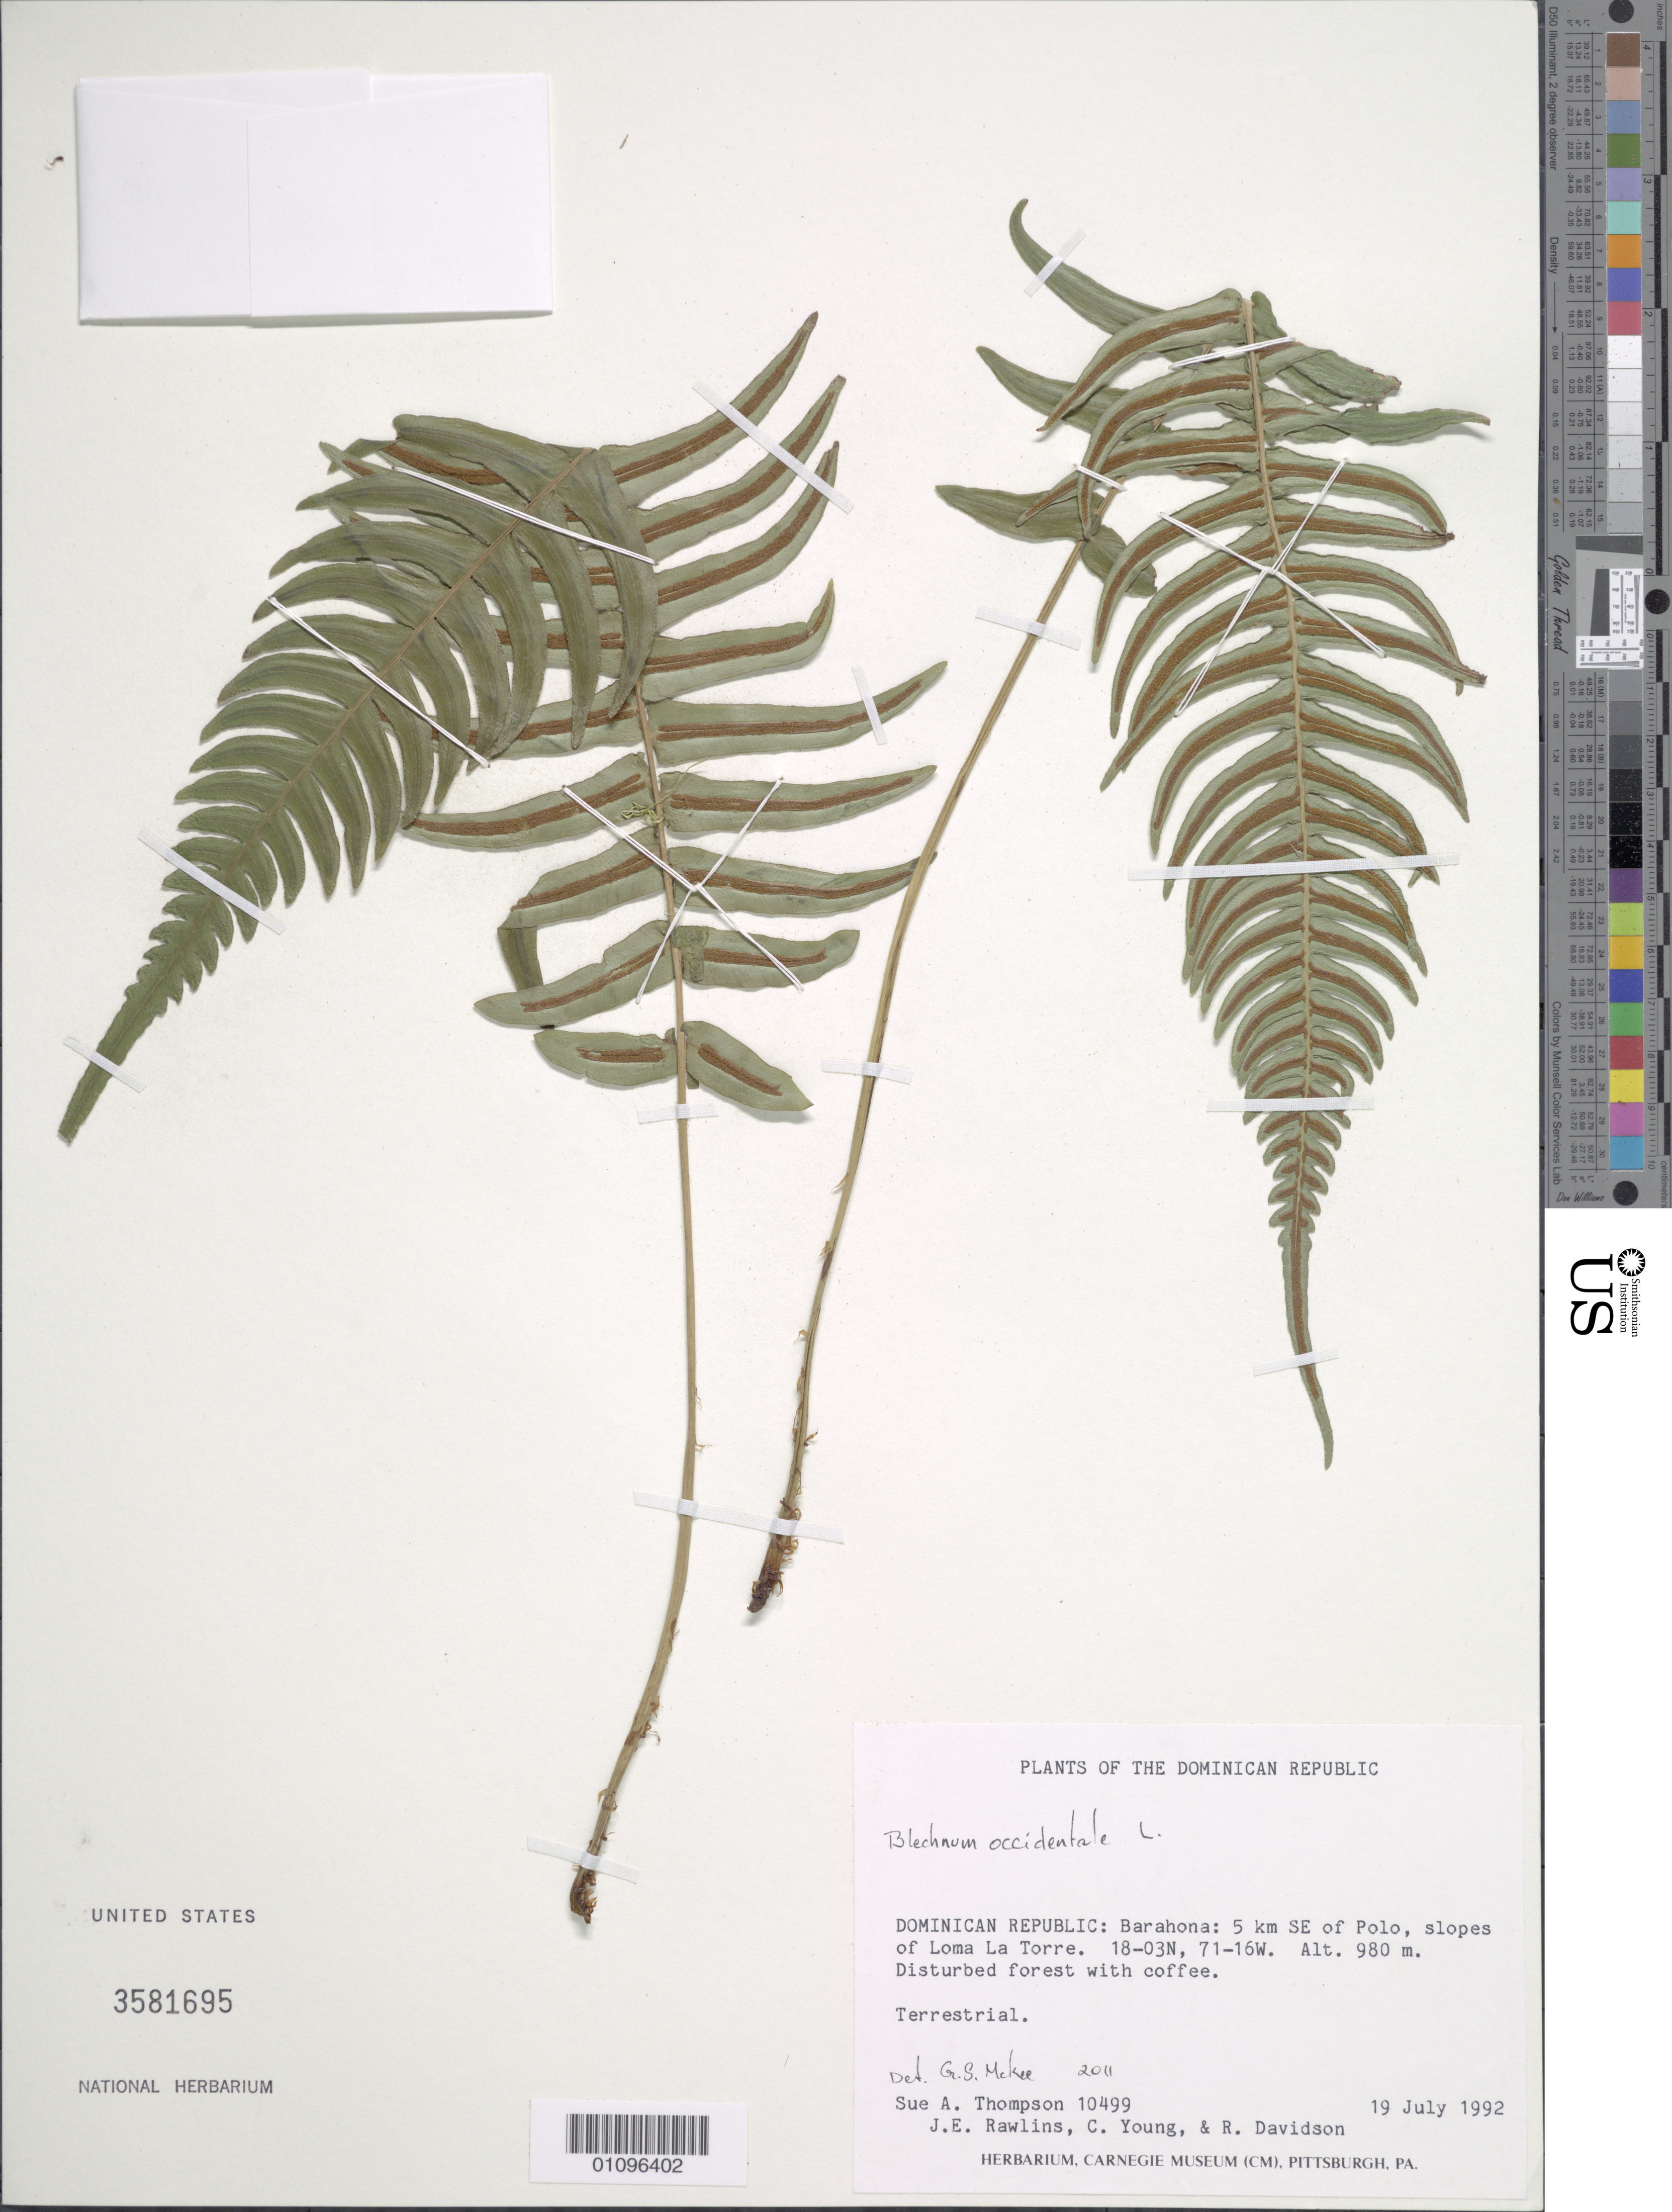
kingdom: Plantae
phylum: Tracheophyta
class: Polypodiopsida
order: Polypodiales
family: Blechnaceae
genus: Blechnum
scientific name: Blechnum occidentale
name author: L.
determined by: McKee, G. S., (US), NMNH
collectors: S. A. Thompson, J. Rawlins, C. Young & R. Davidson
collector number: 10499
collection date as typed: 19 Jul 1992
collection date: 1992-07-19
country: Dominican Republic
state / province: Barahona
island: Hispaniola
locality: Loma La Torre slopes, 5 km SE of Polo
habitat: Disturbed forest with coffee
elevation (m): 980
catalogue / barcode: US 3581695